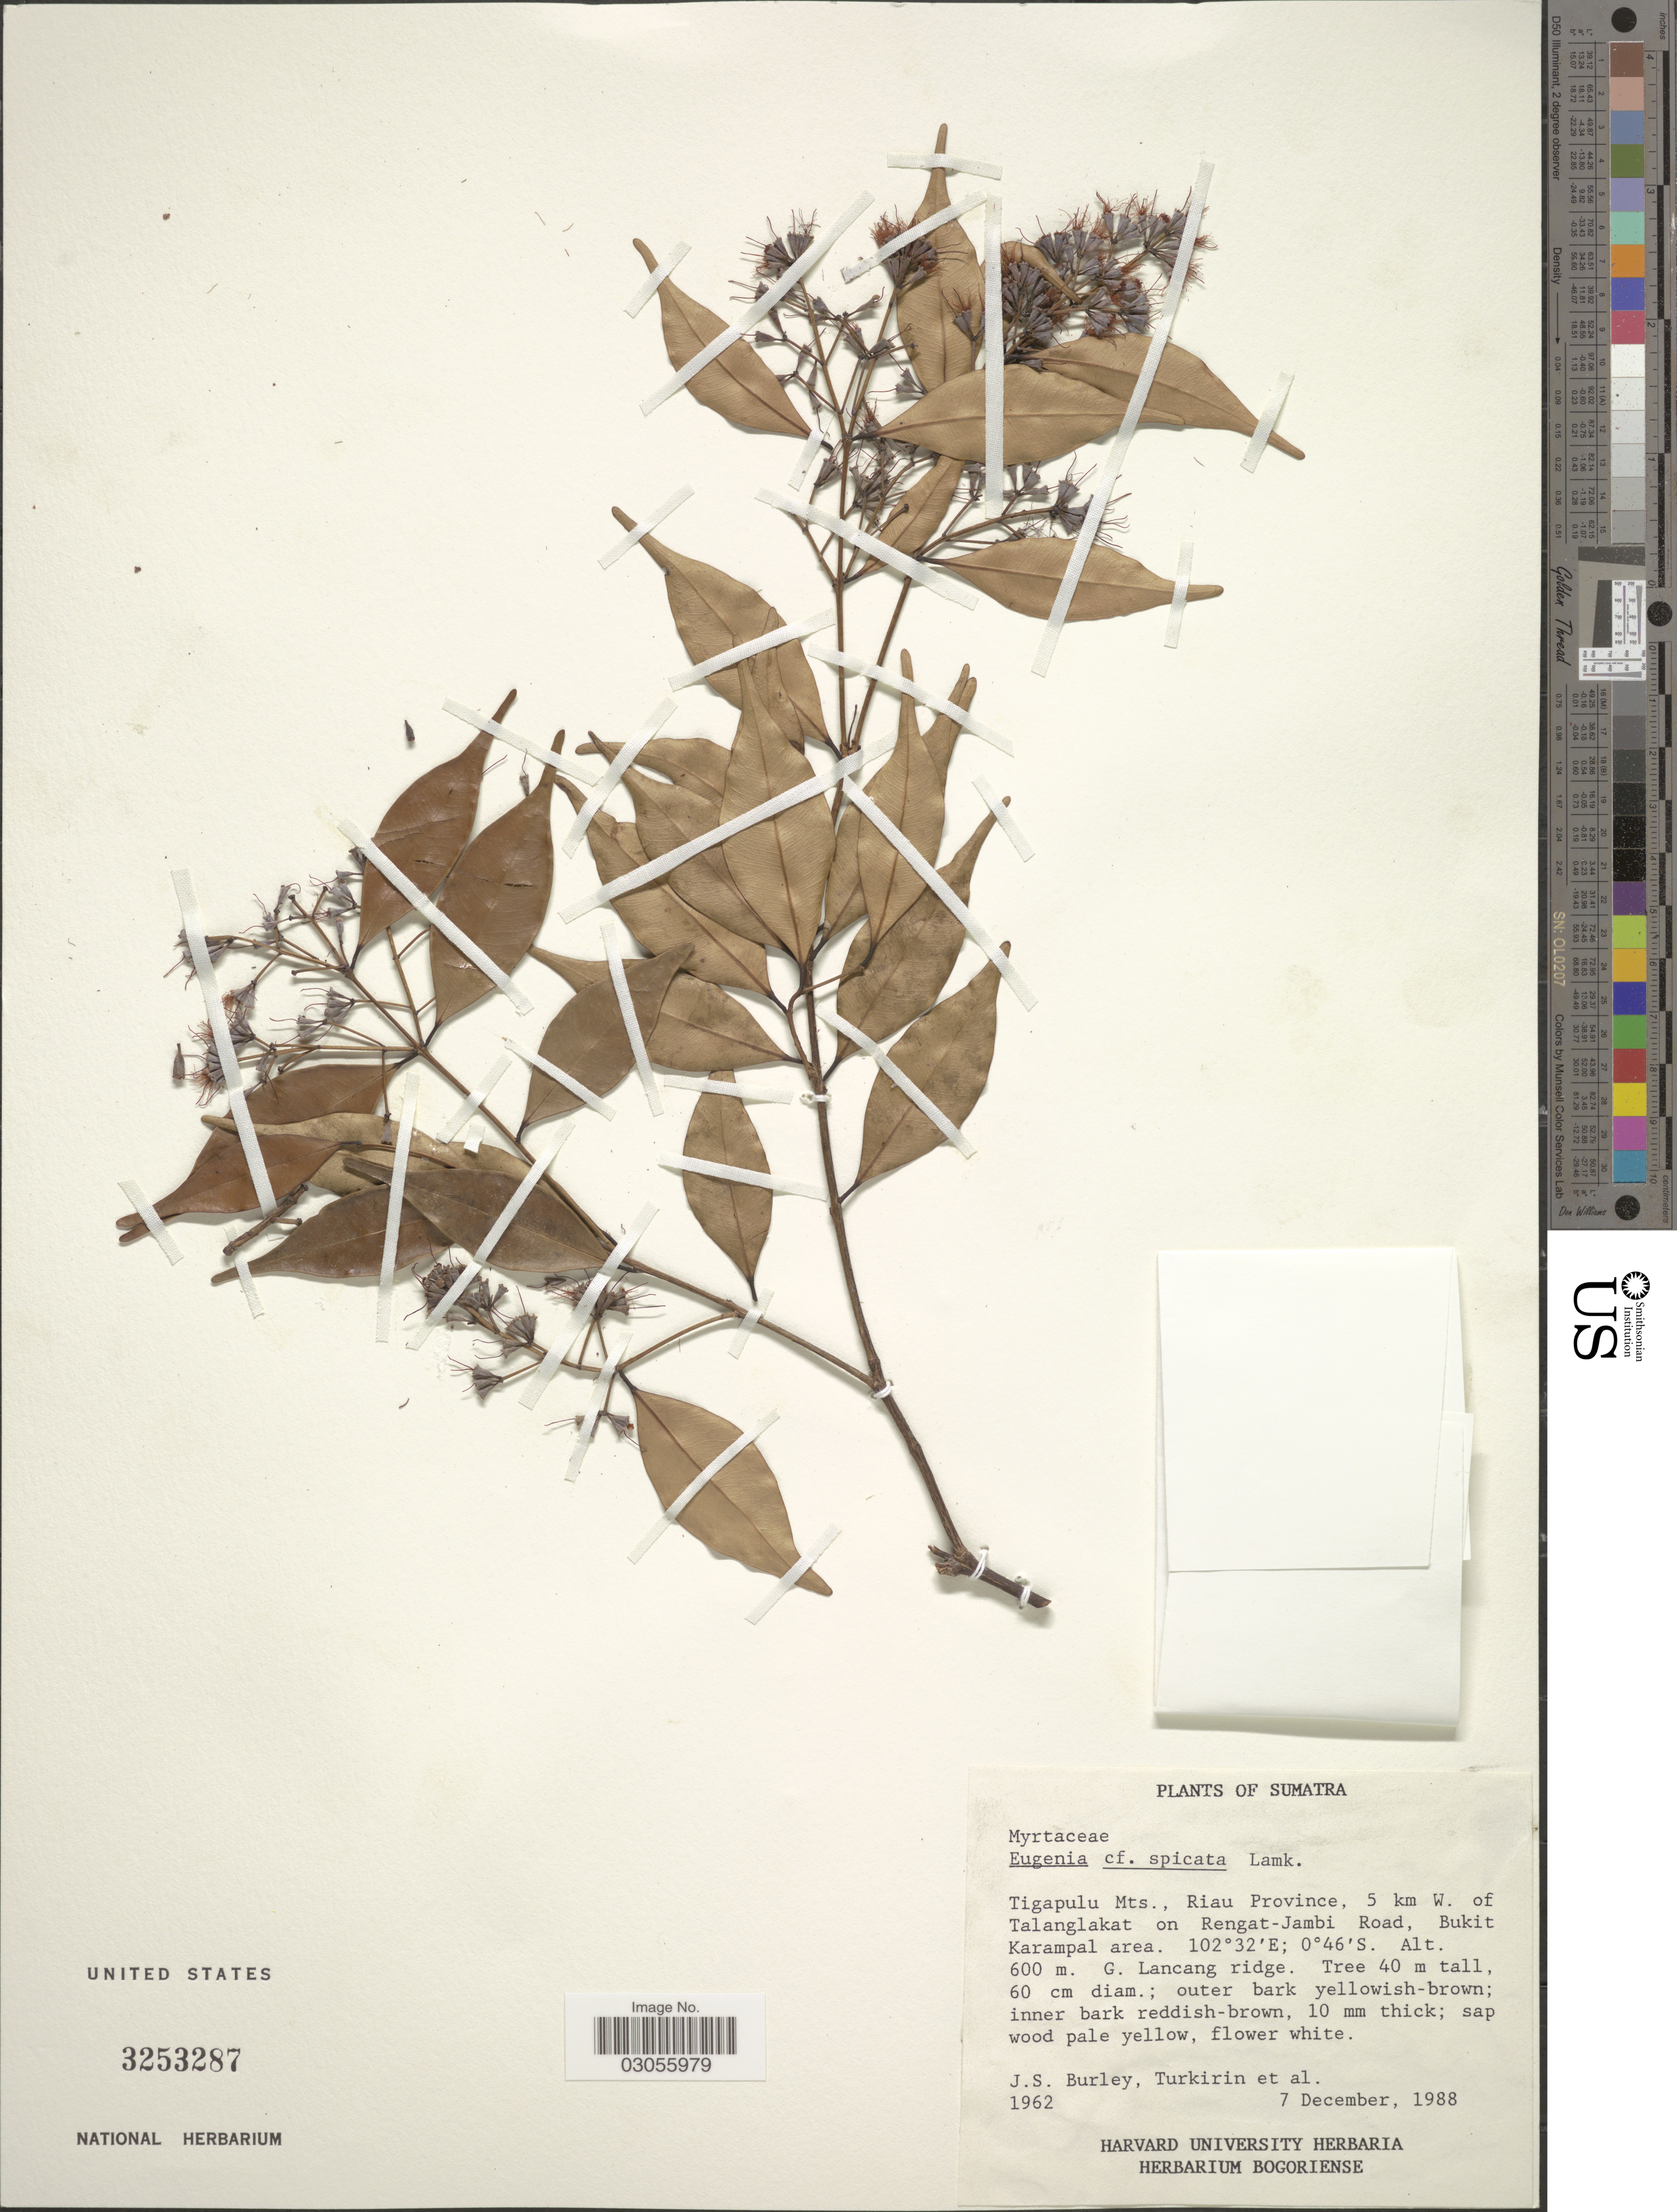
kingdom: Plantae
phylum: Tracheophyta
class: Magnoliopsida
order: Myrtales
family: Myrtaceae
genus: Syzygium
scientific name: Syzygium zeylanicum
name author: (L.) DC.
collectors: J. S. Burley, -. Turkirin & et al.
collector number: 1962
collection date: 1988-12-07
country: Indonesia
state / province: Sumatra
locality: Tigapulu Mts., Riau Province, 5 km W. of Talanglakat on Rengat-Jambi Road, Bukit Karampal area.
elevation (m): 600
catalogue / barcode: US 3253287